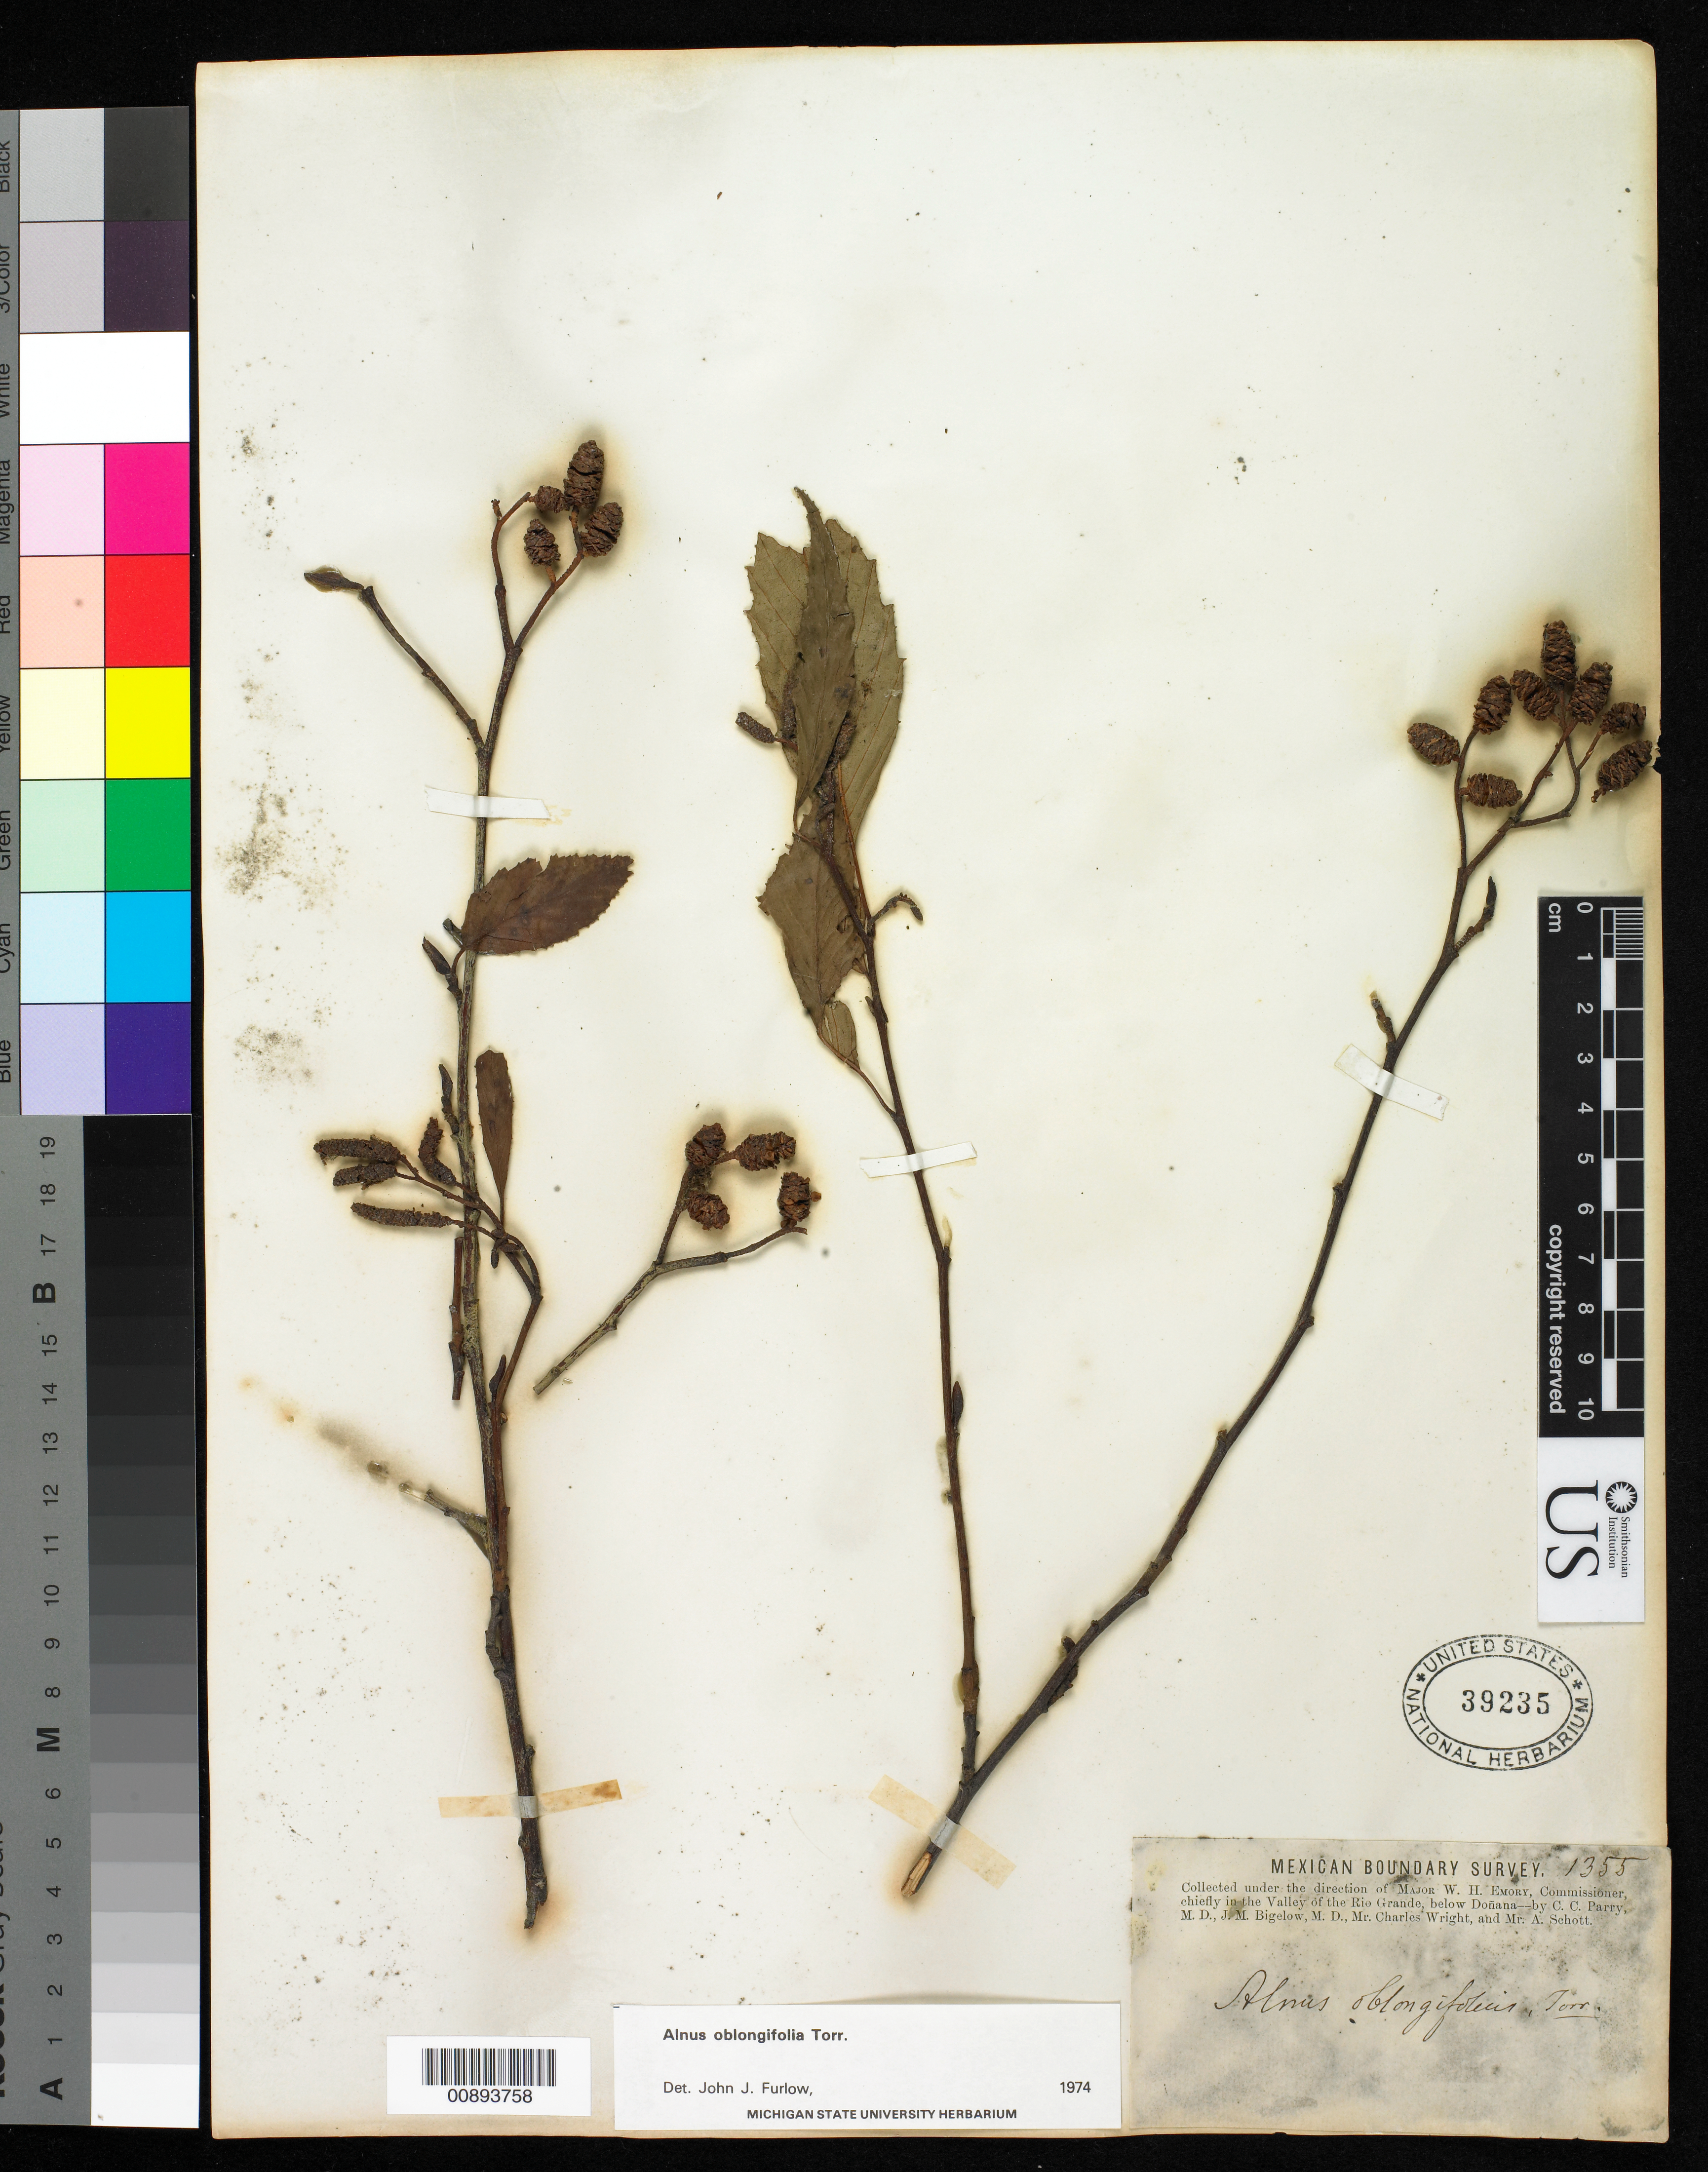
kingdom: Plantae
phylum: Tracheophyta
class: Magnoliopsida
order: Fagales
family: Betulaceae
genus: Alnus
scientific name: Alnus oblongifolia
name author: Torr. in Emory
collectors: C. C. Parry, J. M. Bigelow, C. Wright & A. C. V. Schott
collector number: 1355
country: United States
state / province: New Mexico / Texas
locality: Valley of the Rio Grande, below Doñana.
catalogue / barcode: US 39235